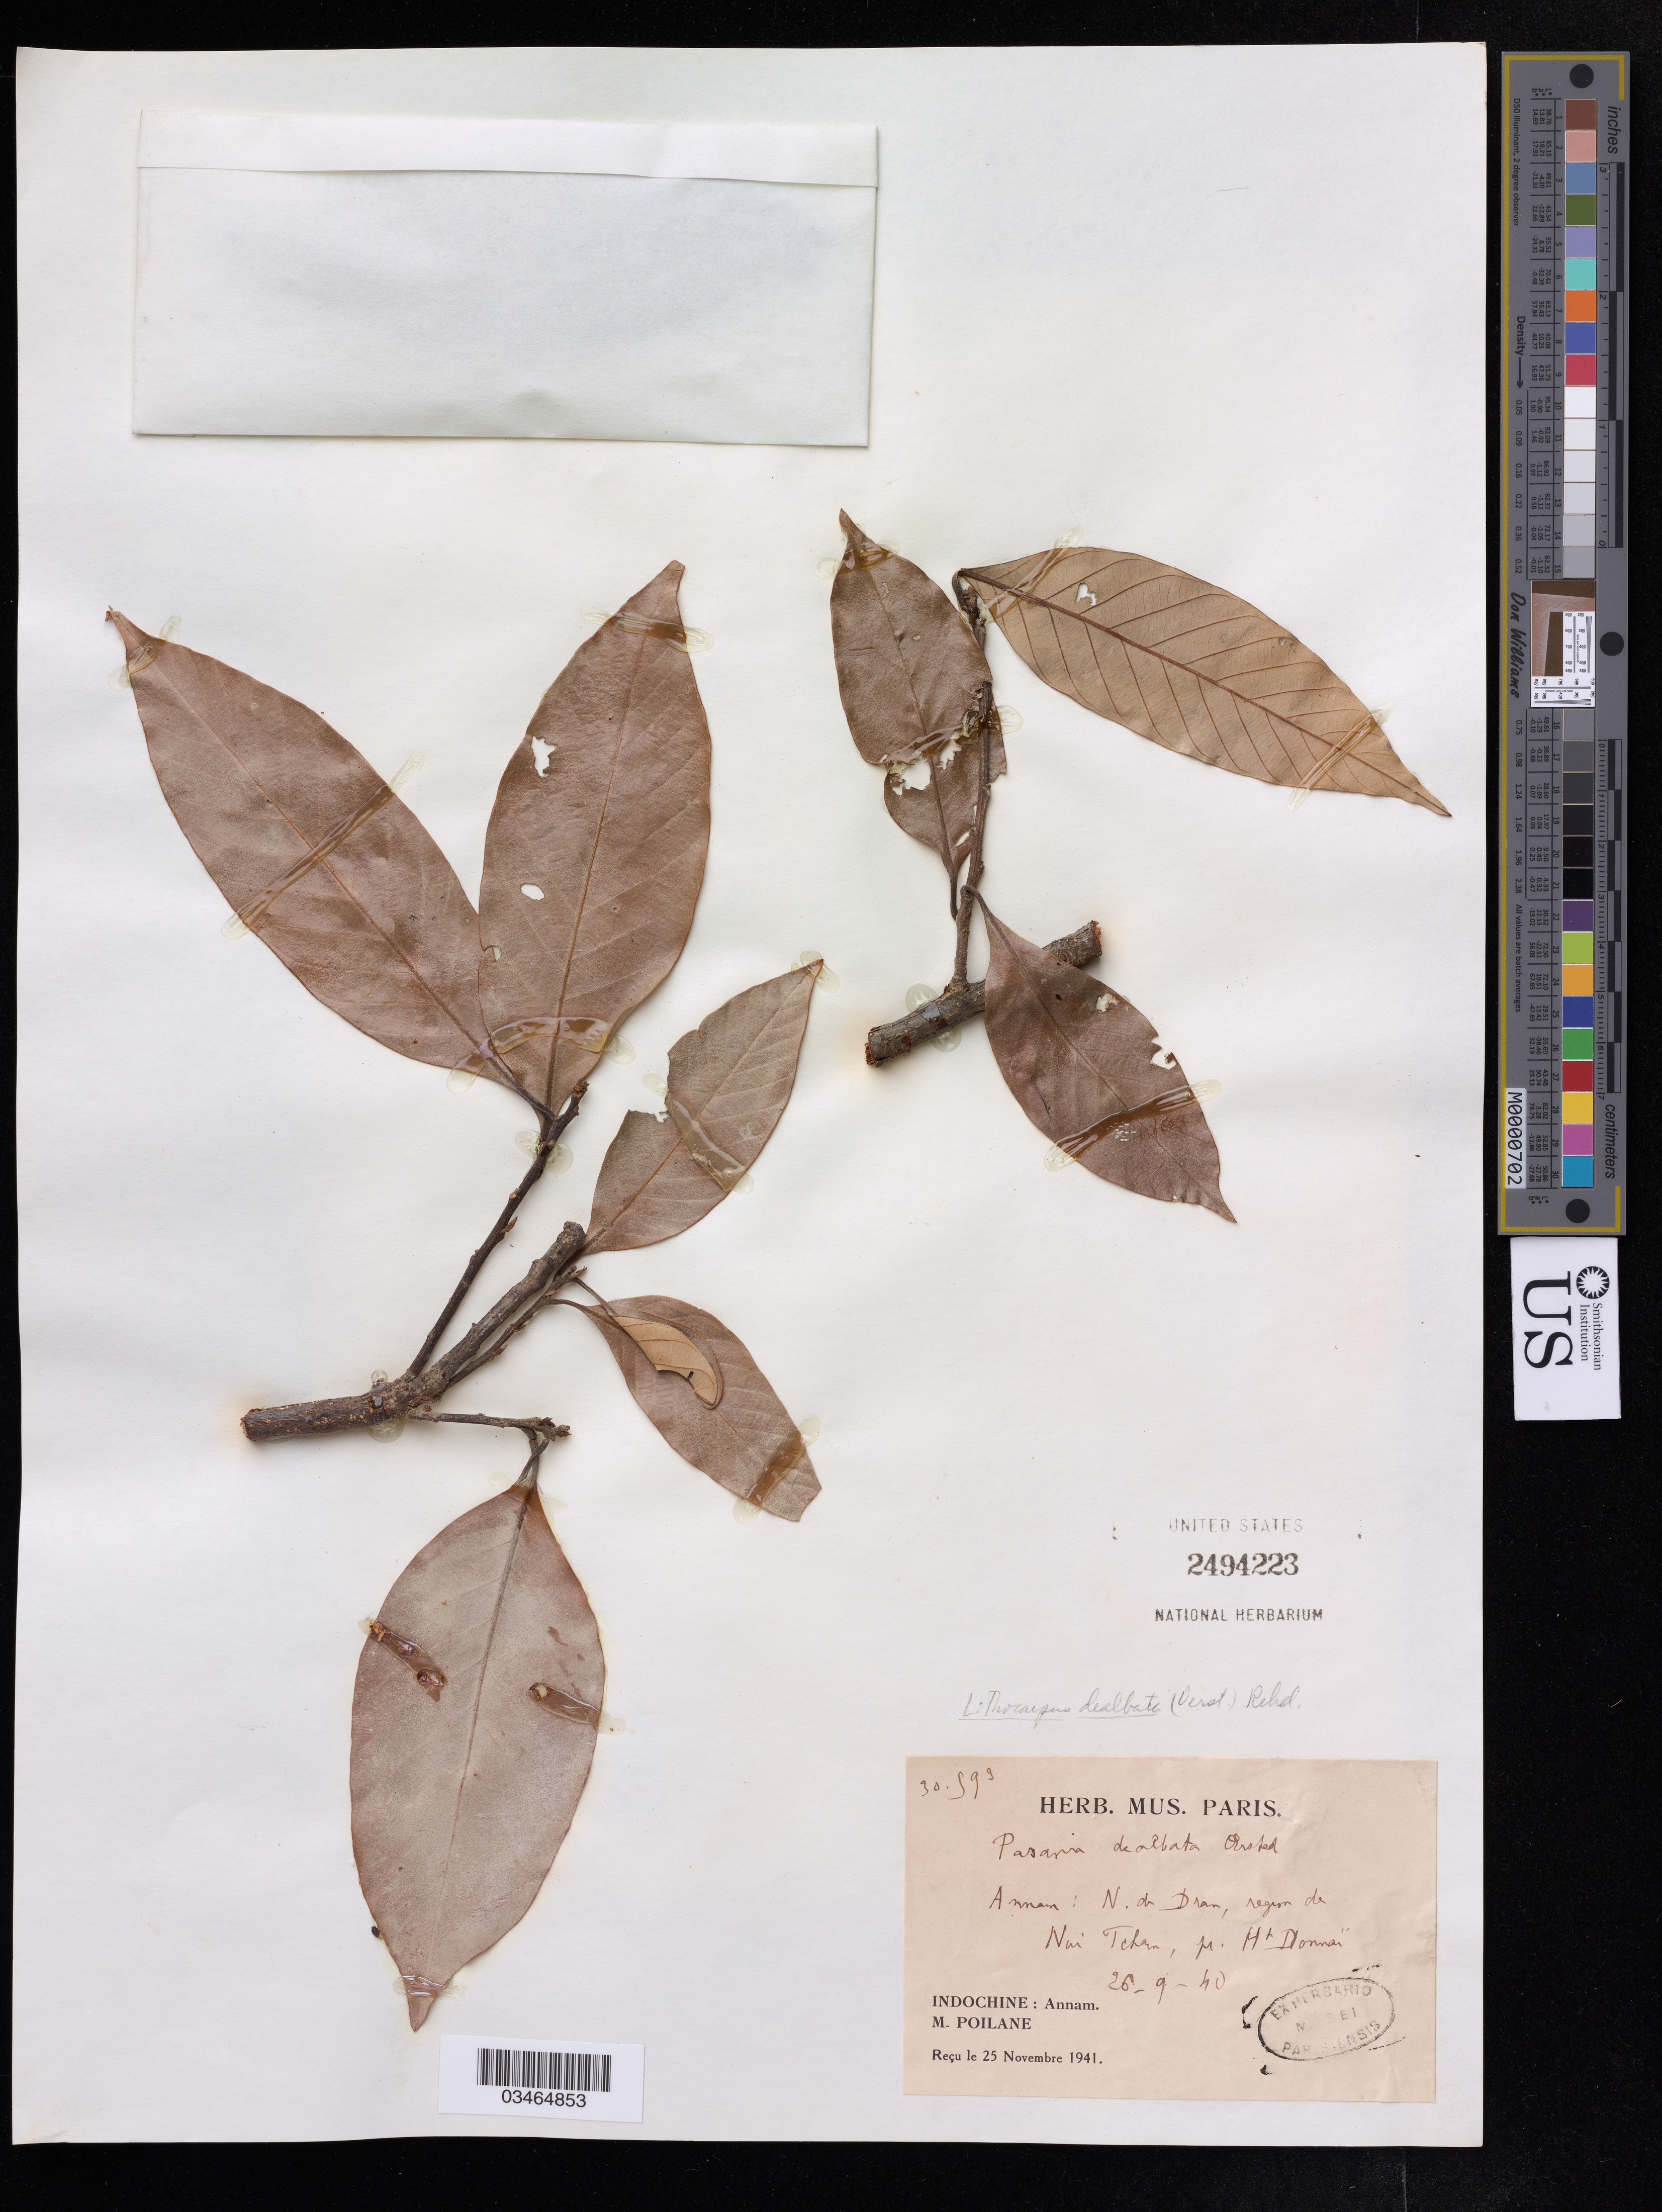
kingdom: Plantae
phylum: Tracheophyta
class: Magnoliopsida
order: Fagales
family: Fagaceae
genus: Lithocarpus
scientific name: Lithocarpus dealbatus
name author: (Hook. f. & Thomson ex Miq.) Rehder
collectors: M. Poilane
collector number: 30.593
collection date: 1940-09-26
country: Vietnam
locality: Annam: N. di Dran, region de Nai Tchan, pr. Ht. Donai*.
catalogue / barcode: US 2494223